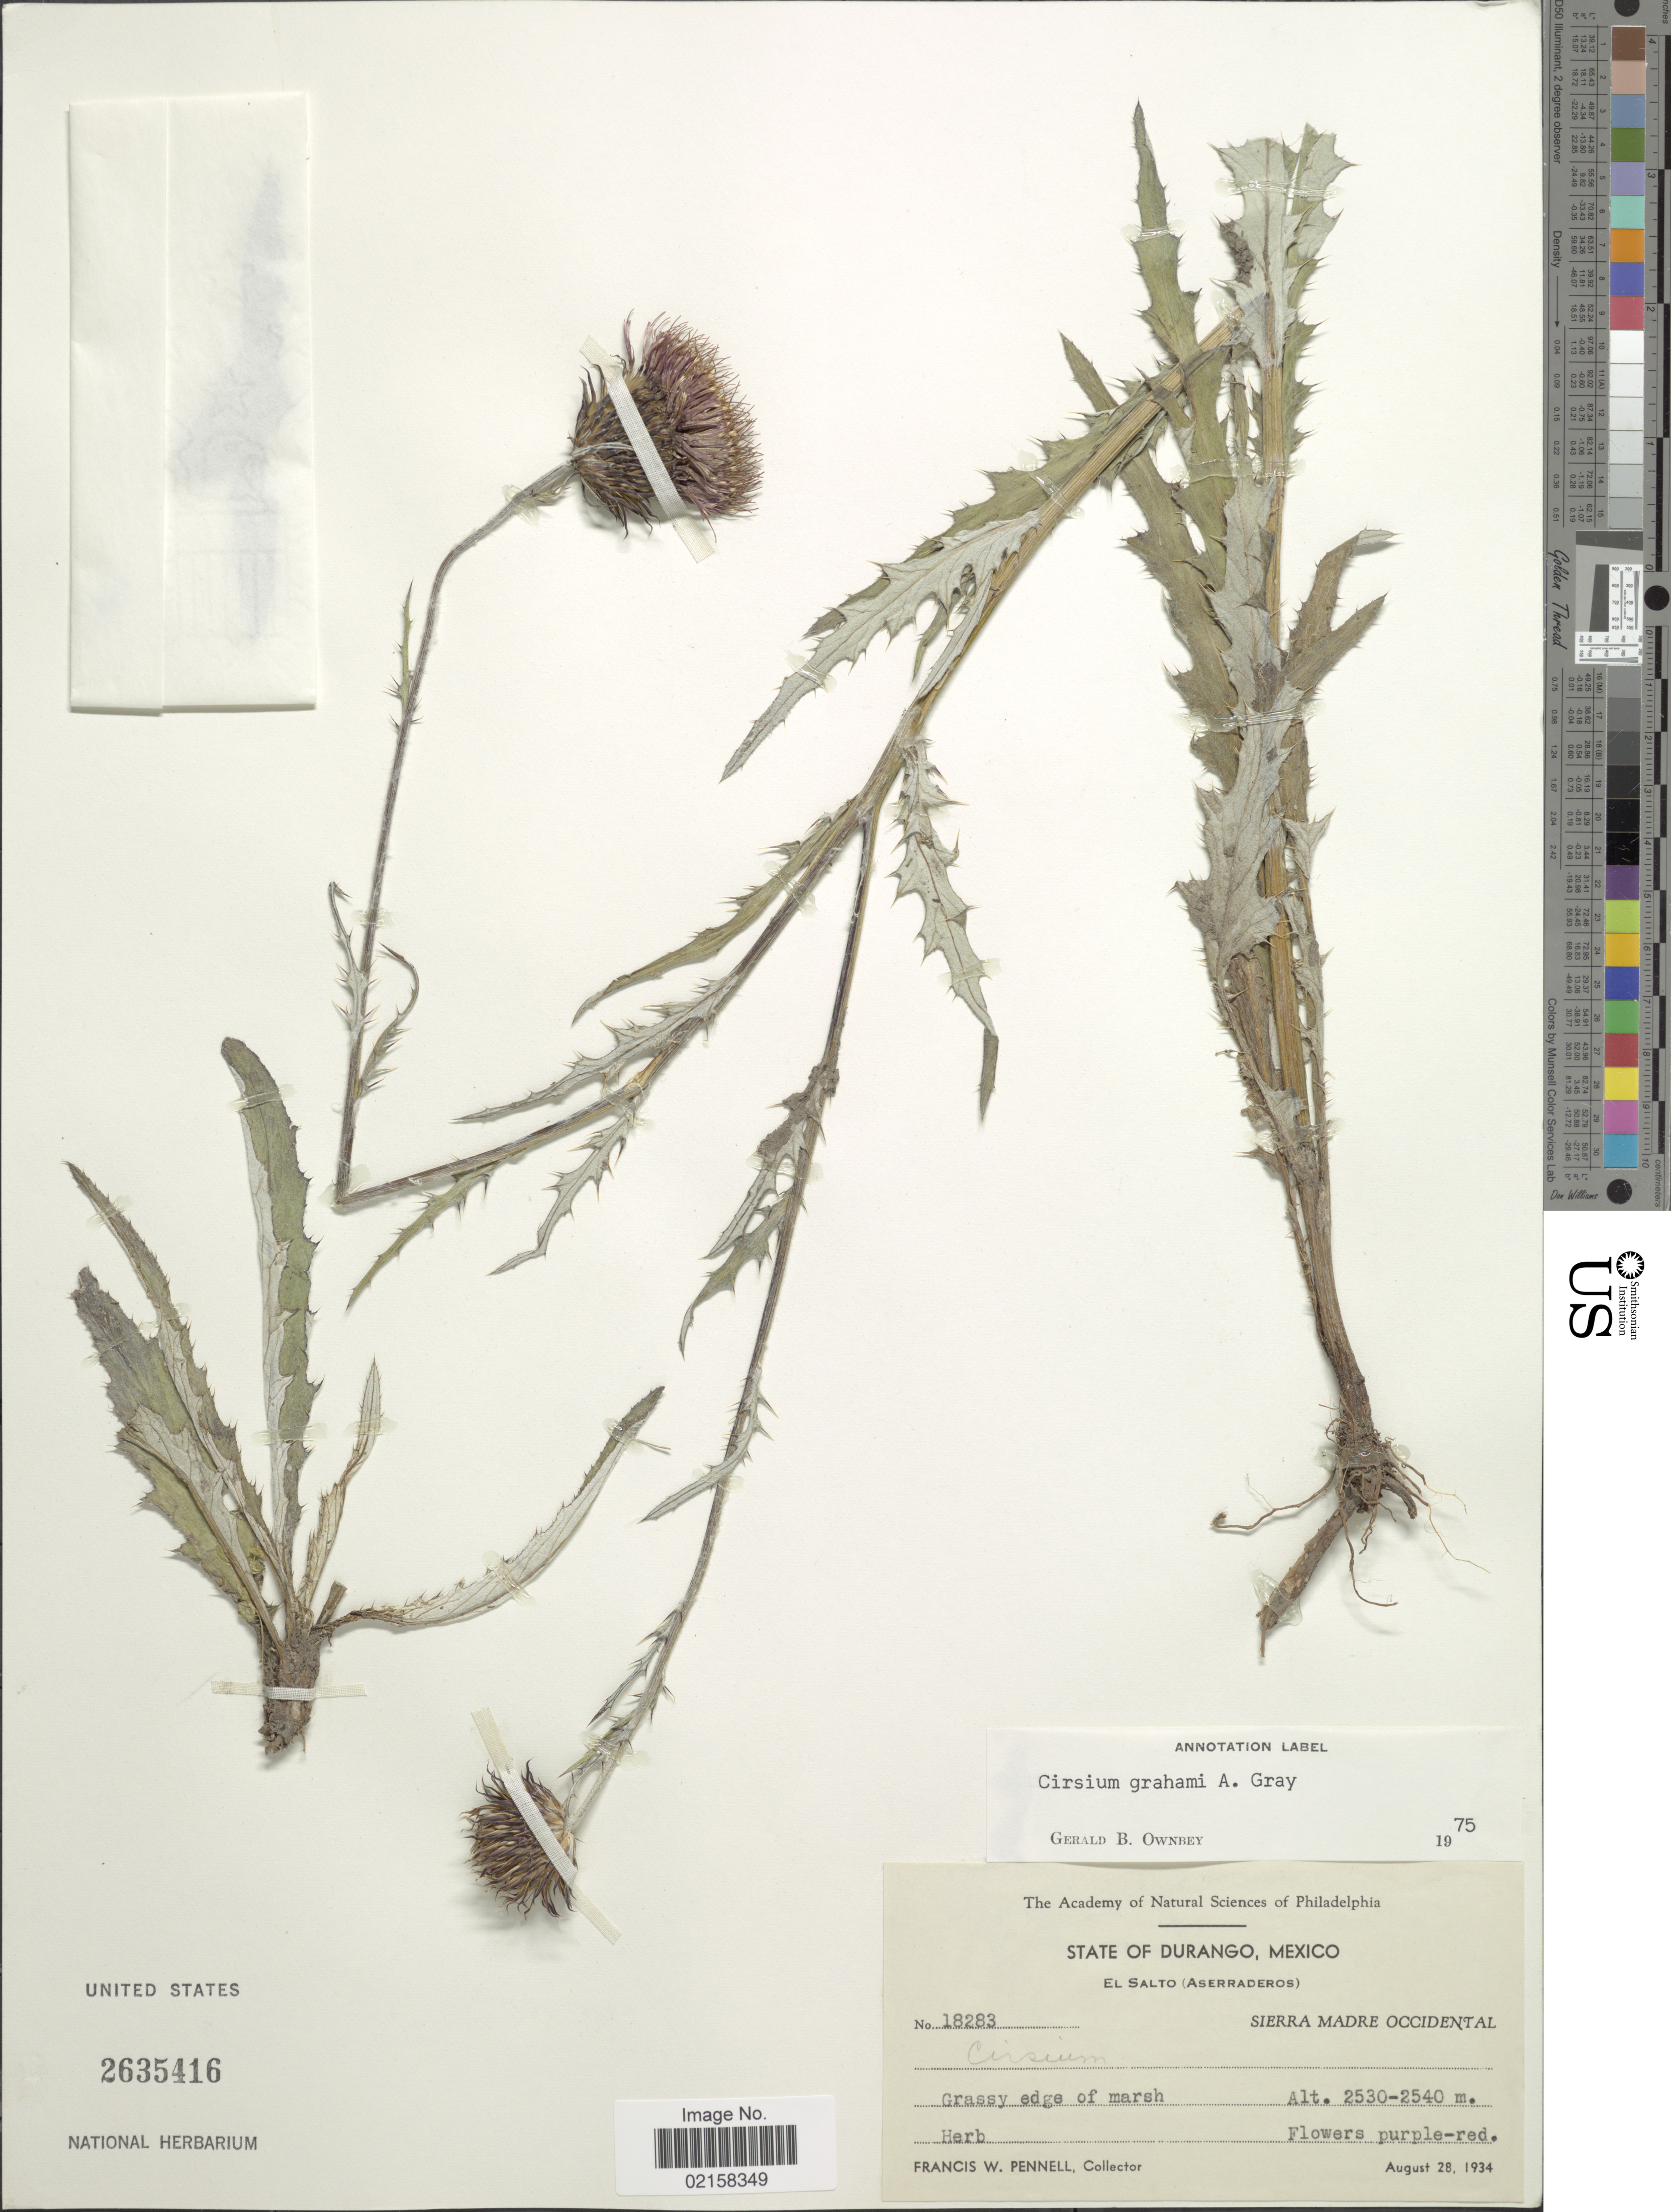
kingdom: Plantae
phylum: Tracheophyta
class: Magnoliopsida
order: Asterales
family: Asteraceae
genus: Cirsium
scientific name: Cirsium grahamii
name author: A. Gray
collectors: F. W. Pennell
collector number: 18283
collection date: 1934-08-28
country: Mexico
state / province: Durango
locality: El Salto (Aserraderos), Sierra Madre Occidental.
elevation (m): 2530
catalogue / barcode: US 2635416